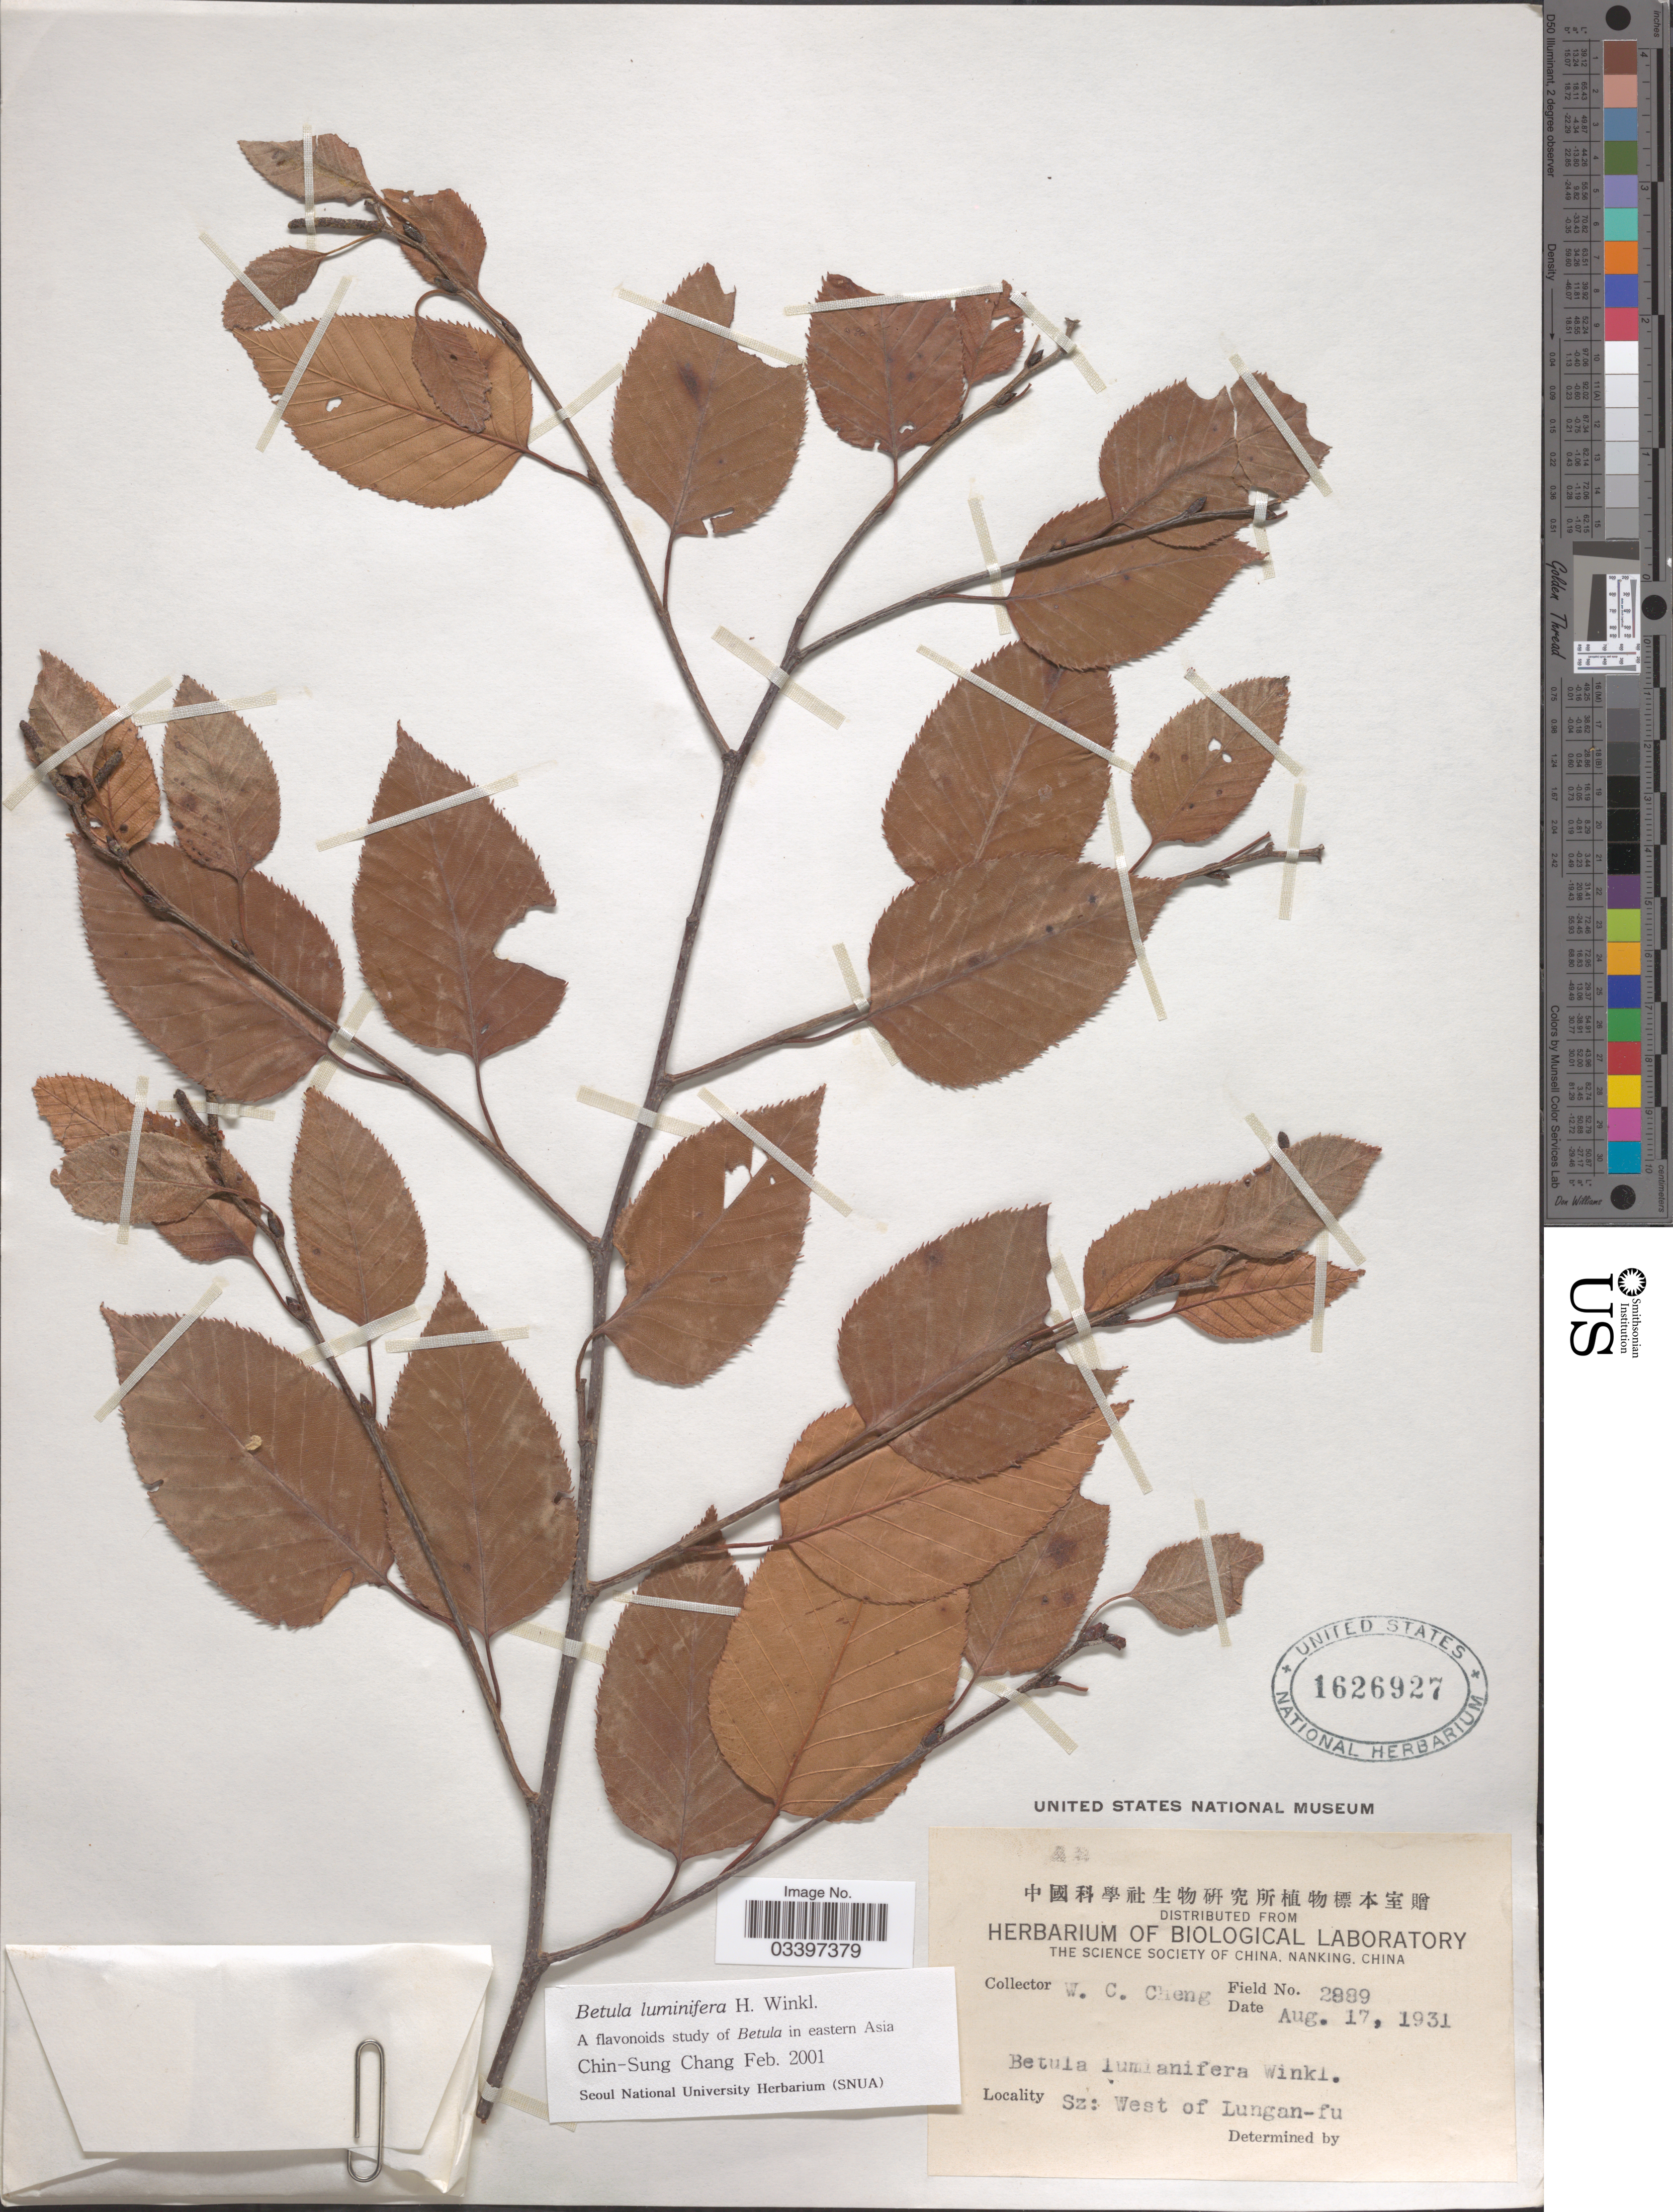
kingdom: Plantae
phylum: Tracheophyta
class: Magnoliopsida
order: Fagales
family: Betulaceae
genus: Betula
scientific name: Betula luminifera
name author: H.J.P. Winkl.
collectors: W. C. Cheng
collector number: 2889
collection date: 1931-08-17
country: China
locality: Sz: West of Lungan-fu.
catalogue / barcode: US 1626927